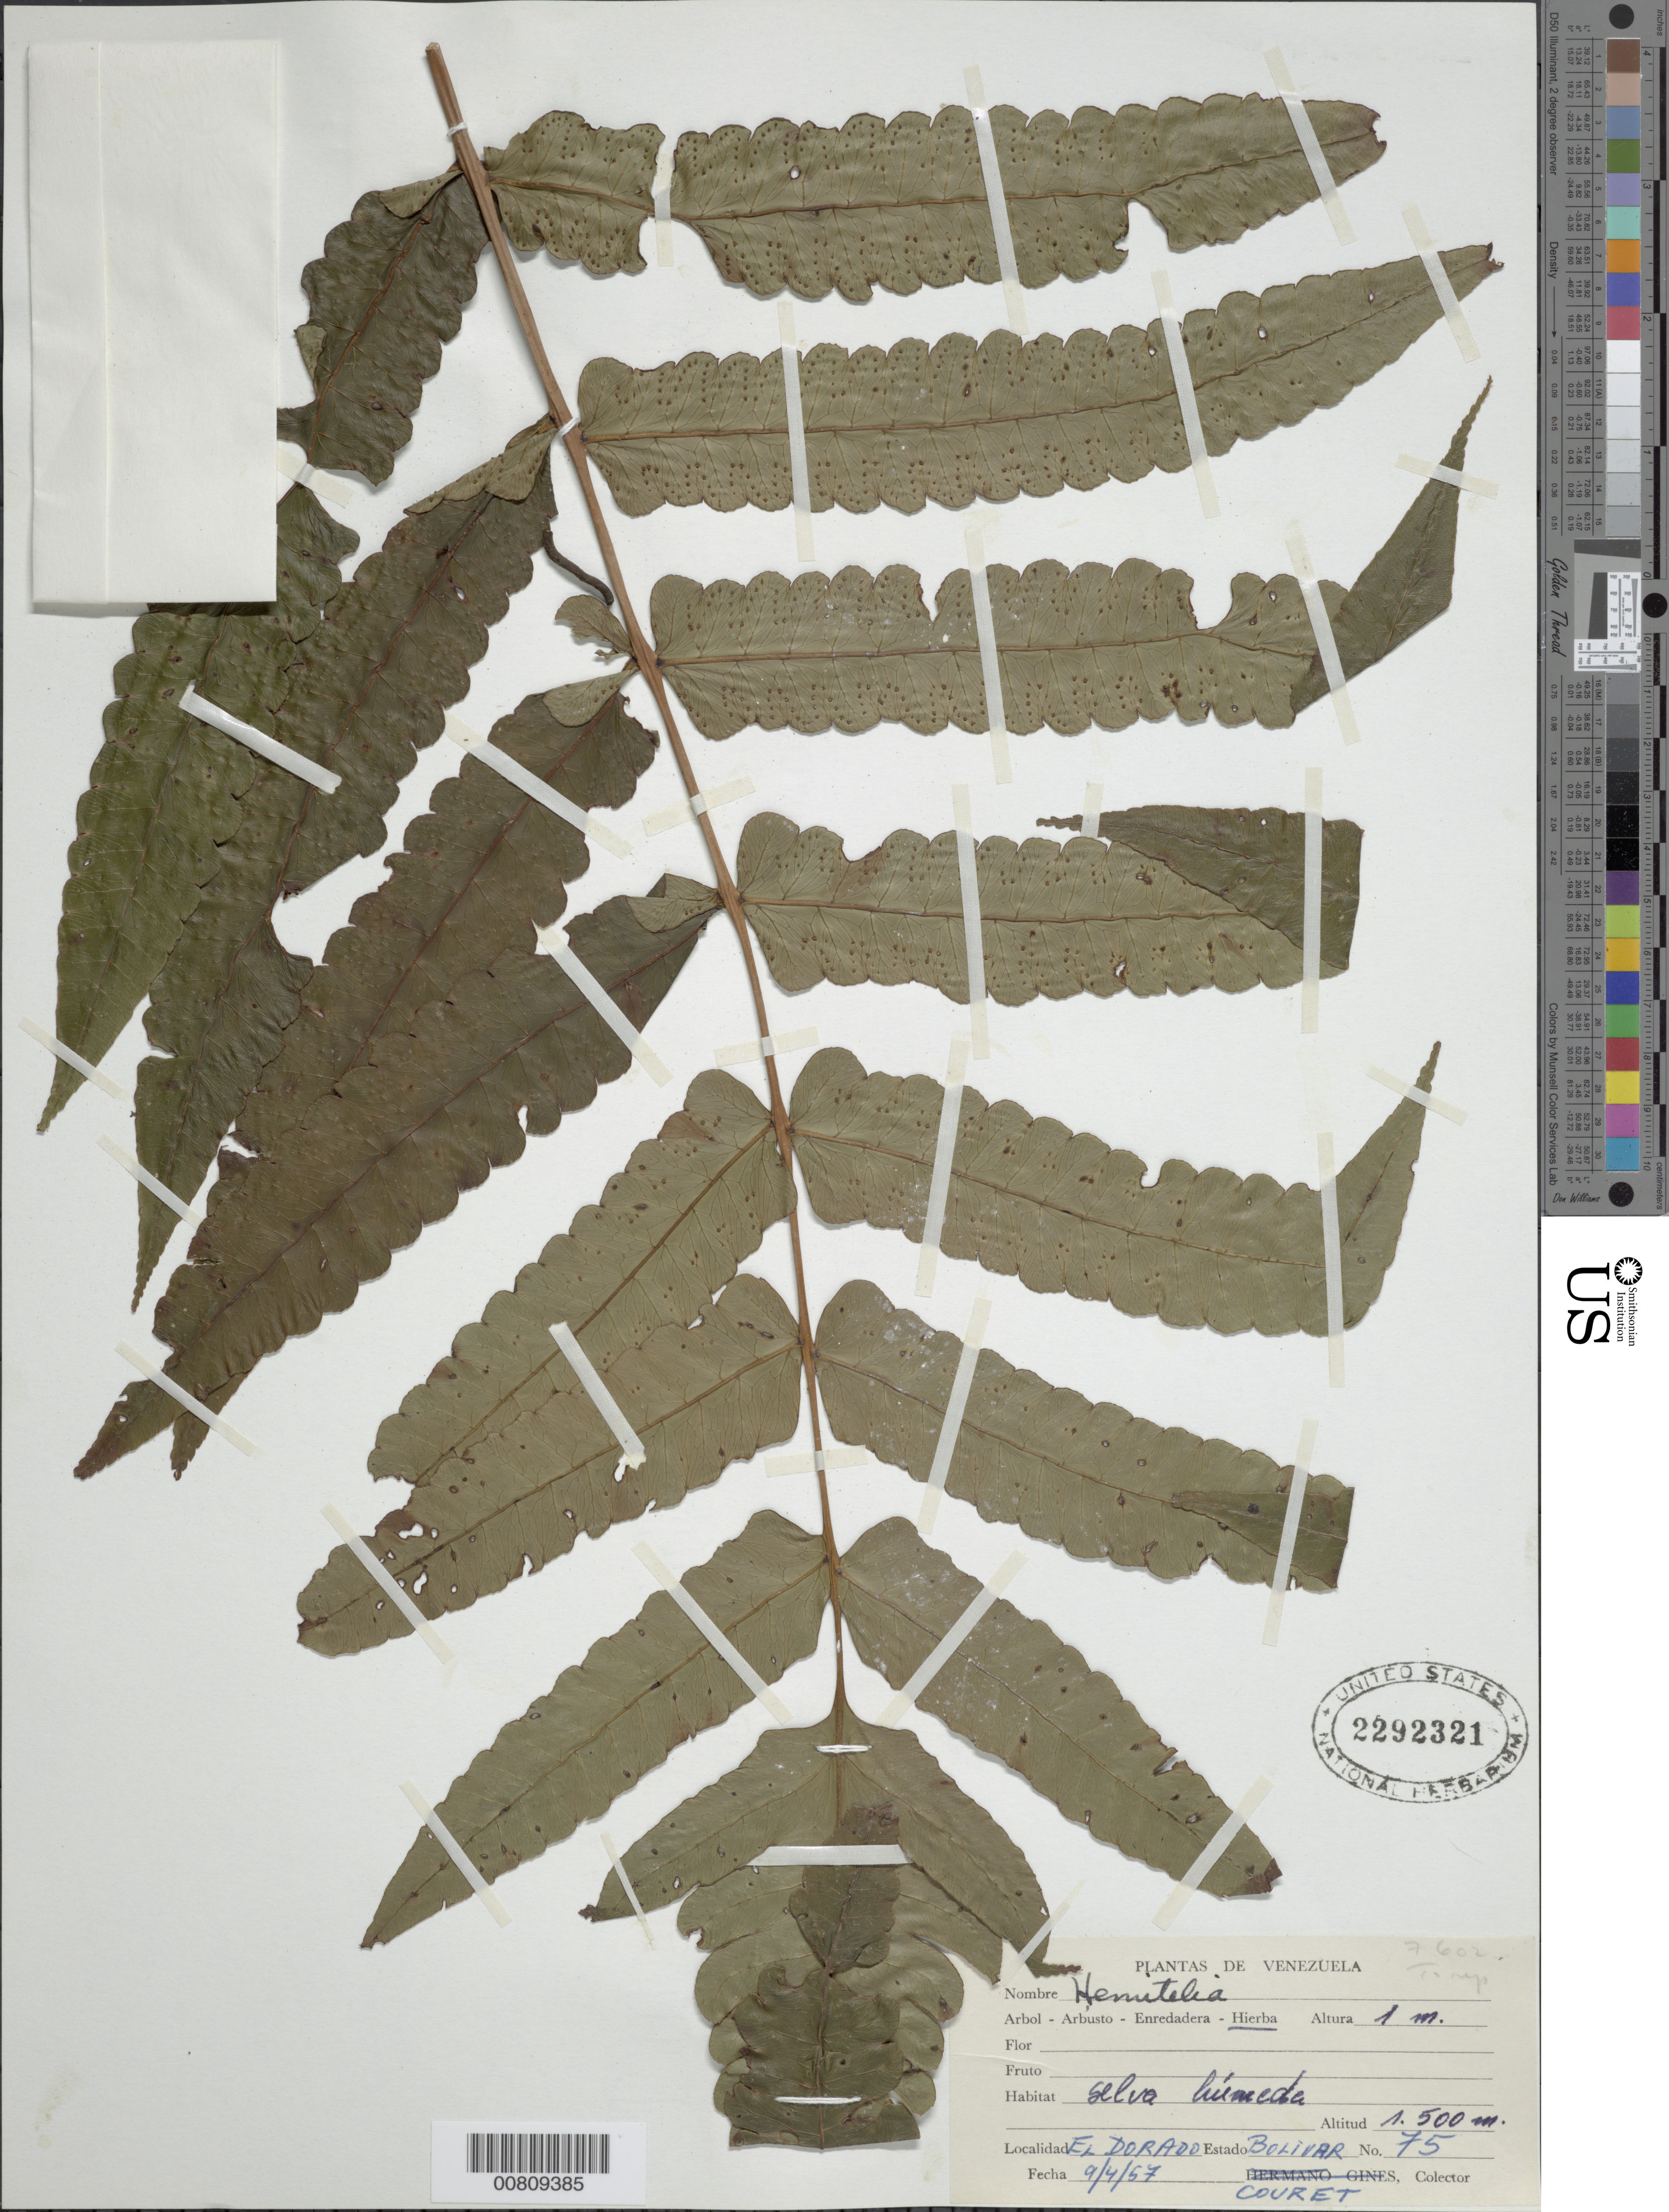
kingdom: Plantae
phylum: Tracheophyta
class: Polypodiopsida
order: Cyatheales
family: Cyatheaceae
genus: Cyathea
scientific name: Cyathea sp.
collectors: -. Couret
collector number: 75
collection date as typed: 9-Apr-57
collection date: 1957-04-09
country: Venezuela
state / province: Bolívar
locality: El Dorado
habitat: Humid forest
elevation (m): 1500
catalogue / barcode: US 2292321